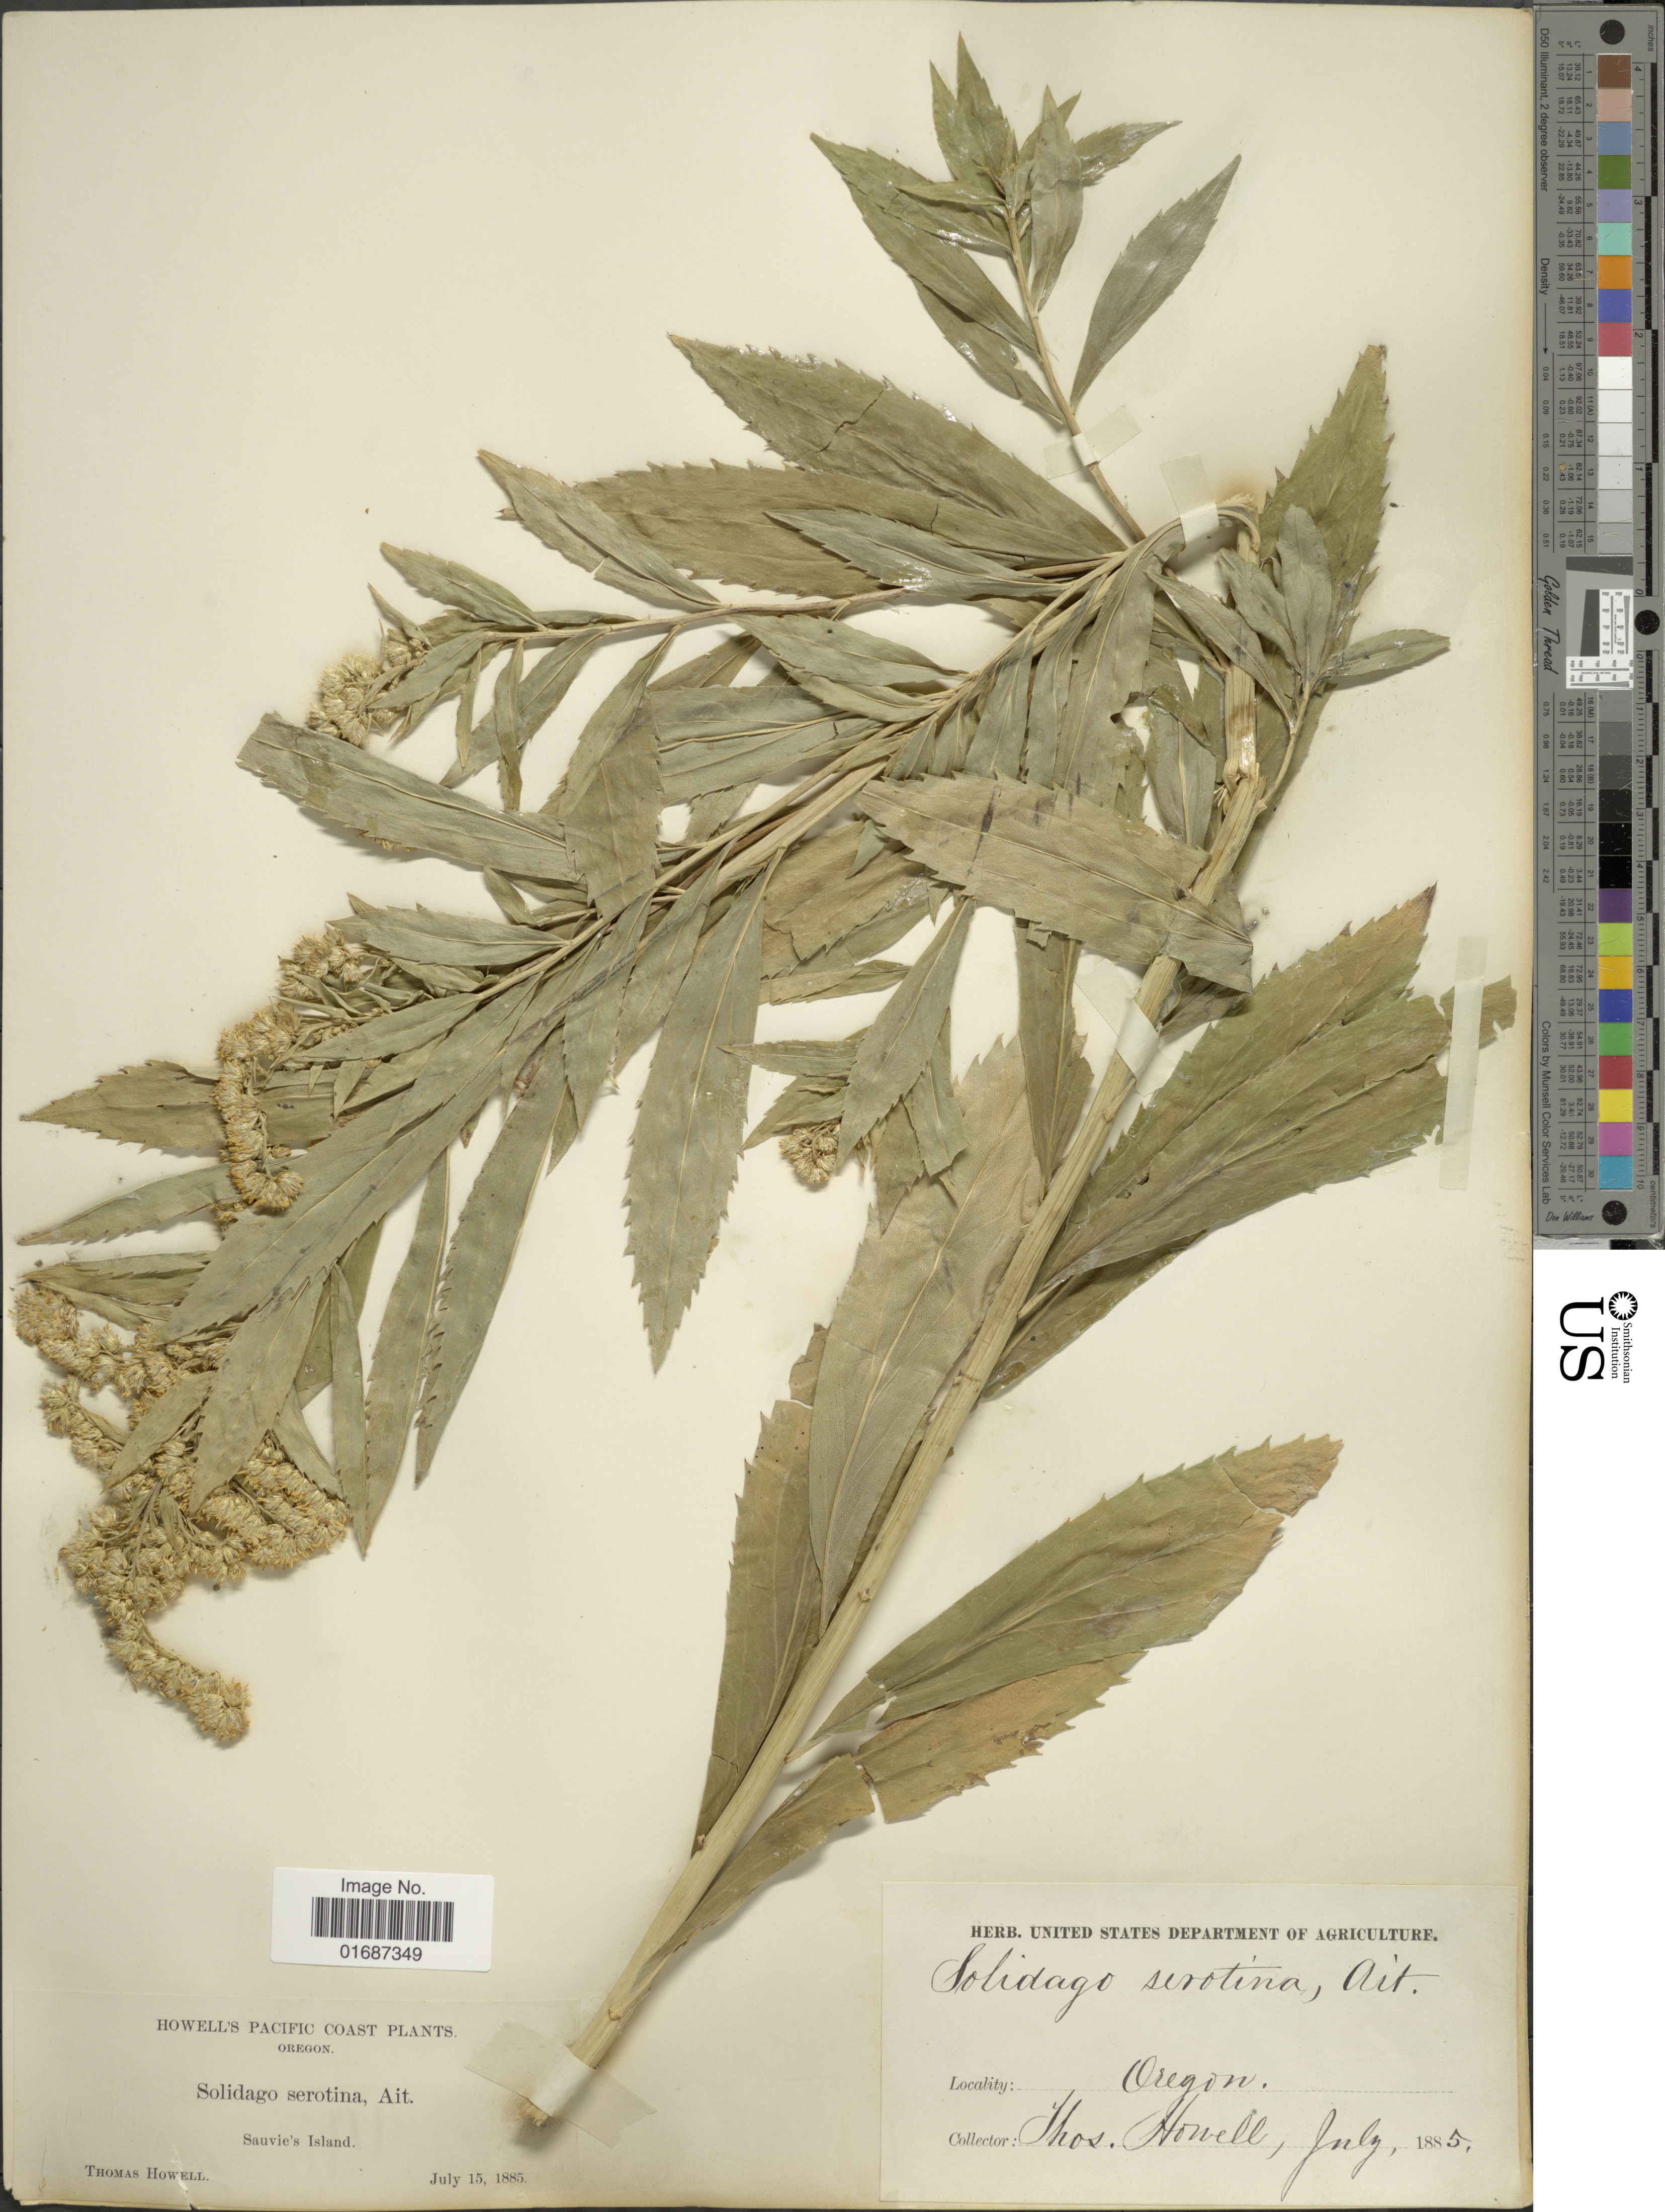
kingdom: Plantae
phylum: Tracheophyta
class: Magnoliopsida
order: Asterales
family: Asteraceae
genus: Solidago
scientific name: Solidago gigantea var. leiophylla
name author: Fernald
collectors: T. Howell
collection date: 1885-07-15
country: United States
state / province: Oregon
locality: Howell's Pacific Coast Plants, Sauvie;s Island